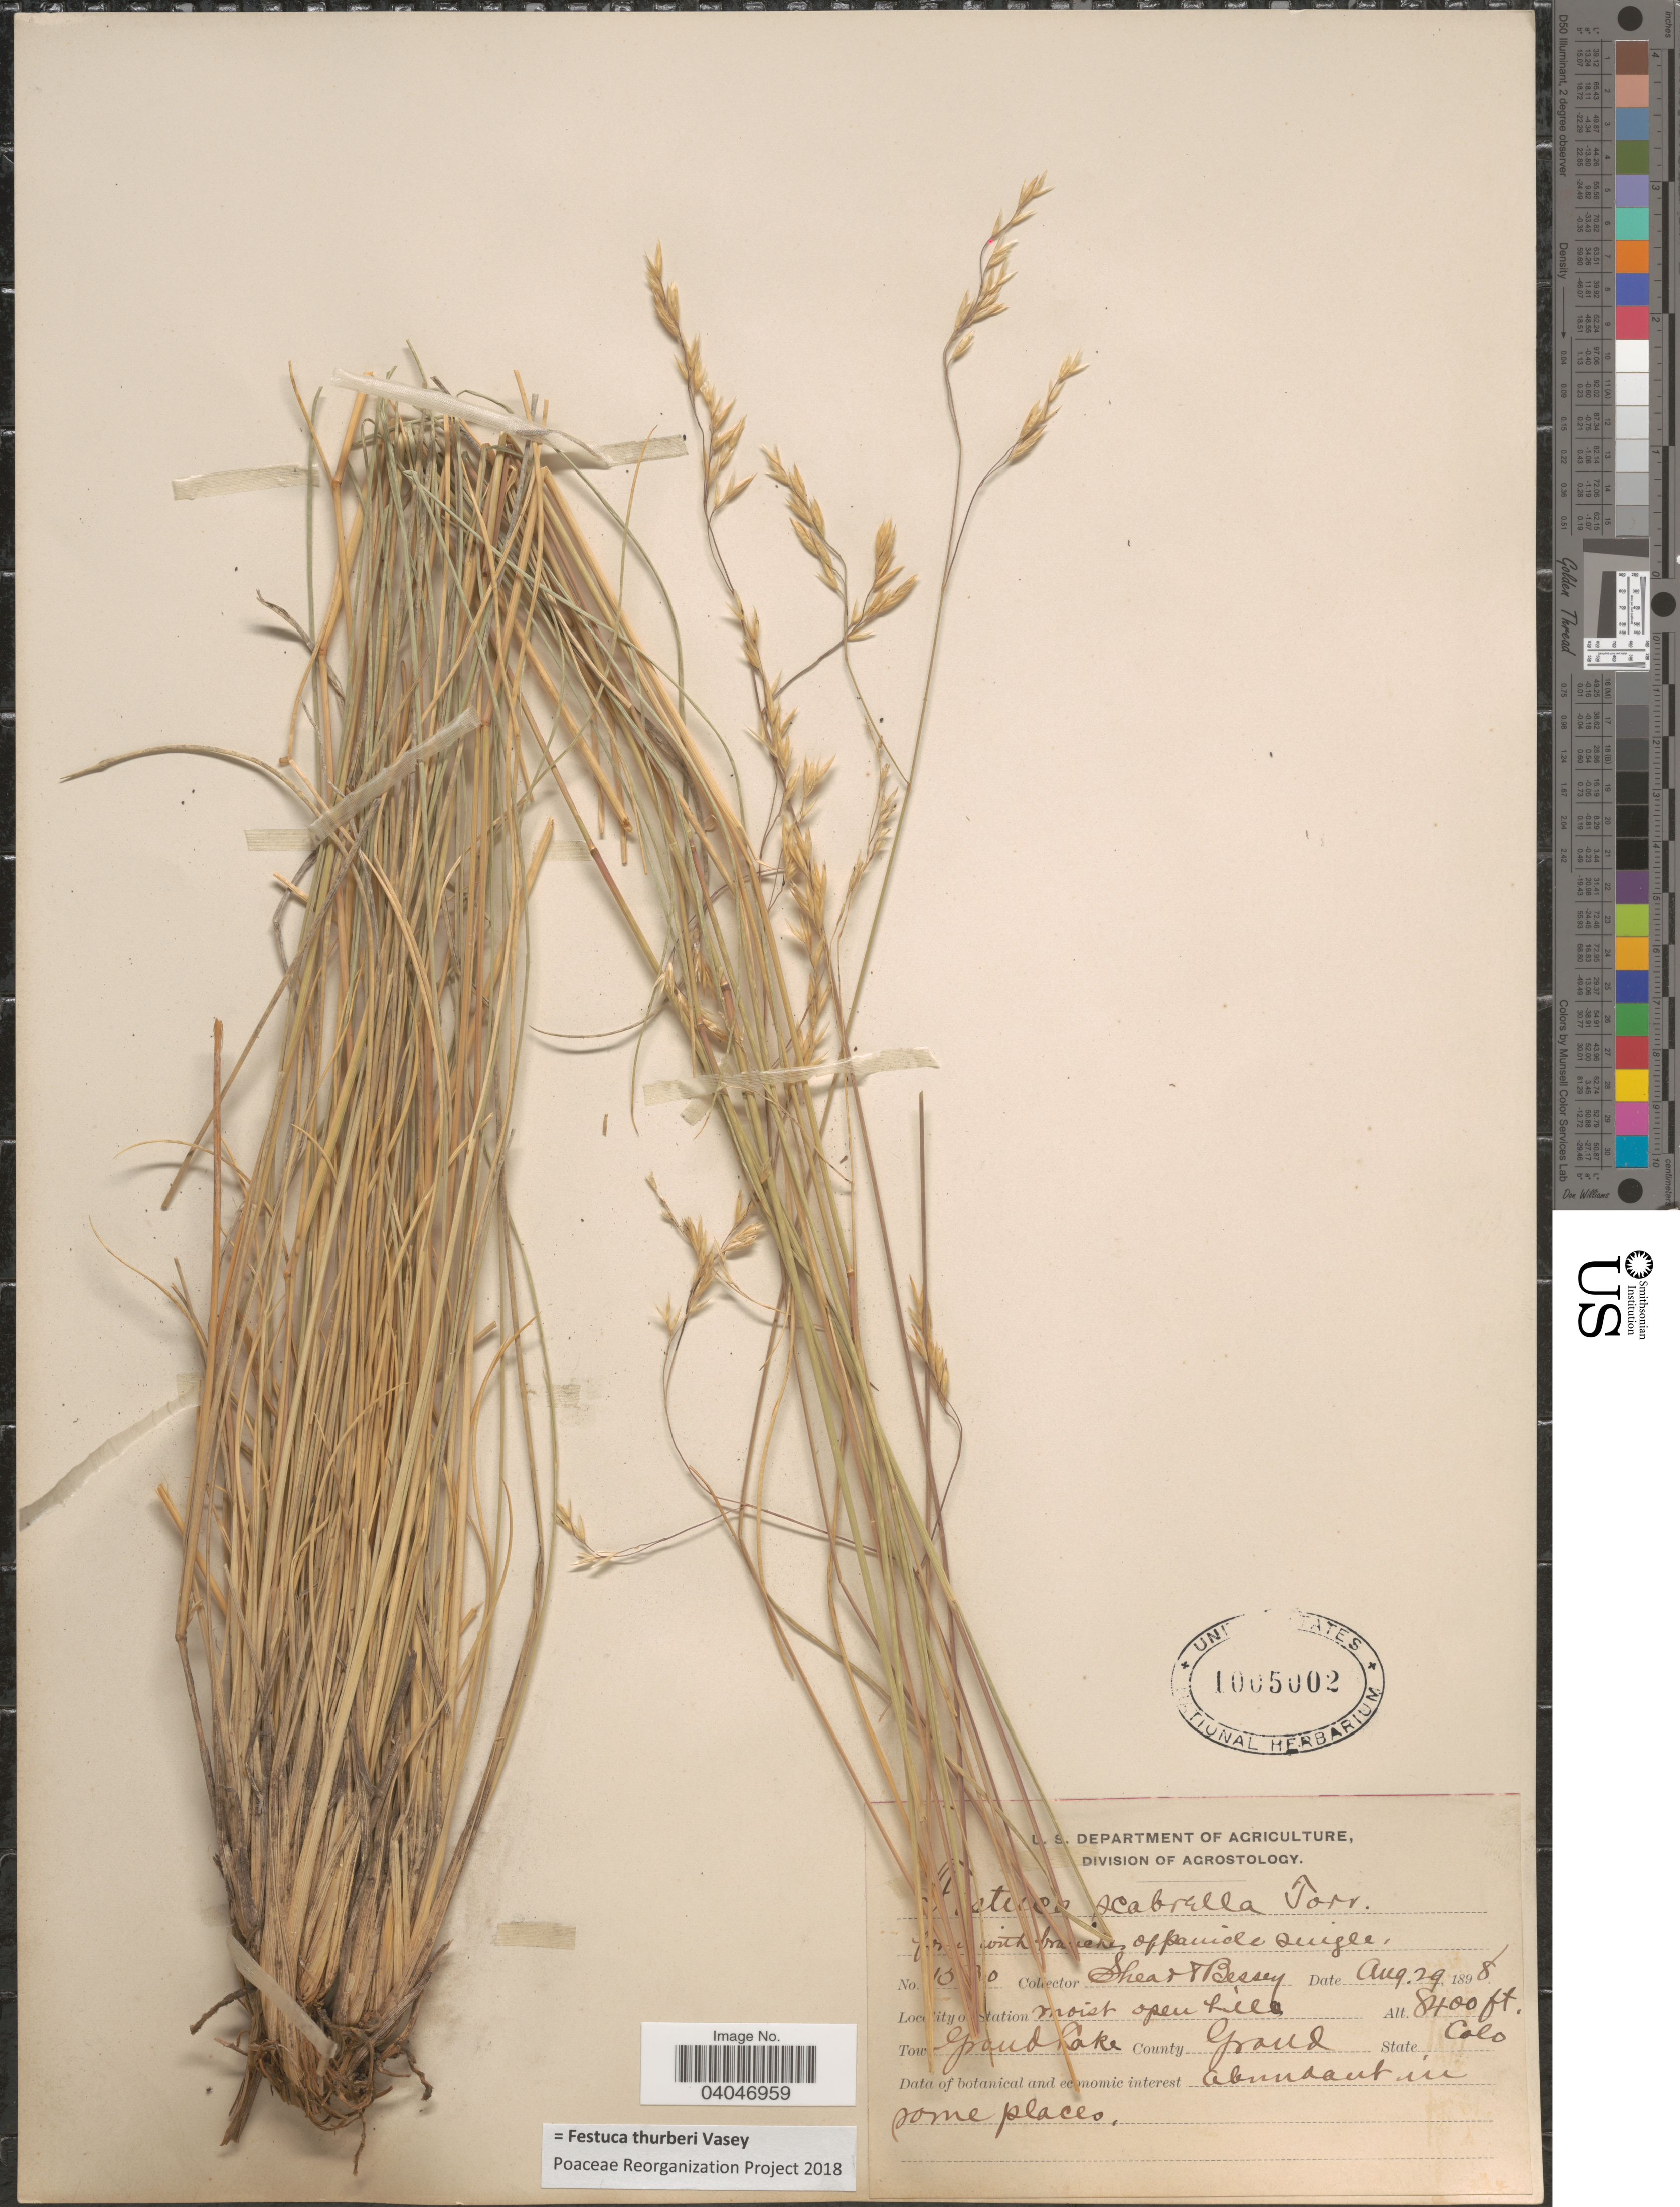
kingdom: Plantae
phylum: Tracheophyta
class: Liliopsida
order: Poales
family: Poaceae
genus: Festuca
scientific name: Festuca thurberi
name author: Vasey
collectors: -- Shear & -. Bessey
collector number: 15!0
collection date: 1898-08-29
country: United States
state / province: Colorado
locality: Grand Lake. County Grand.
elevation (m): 2560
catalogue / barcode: US 1005002